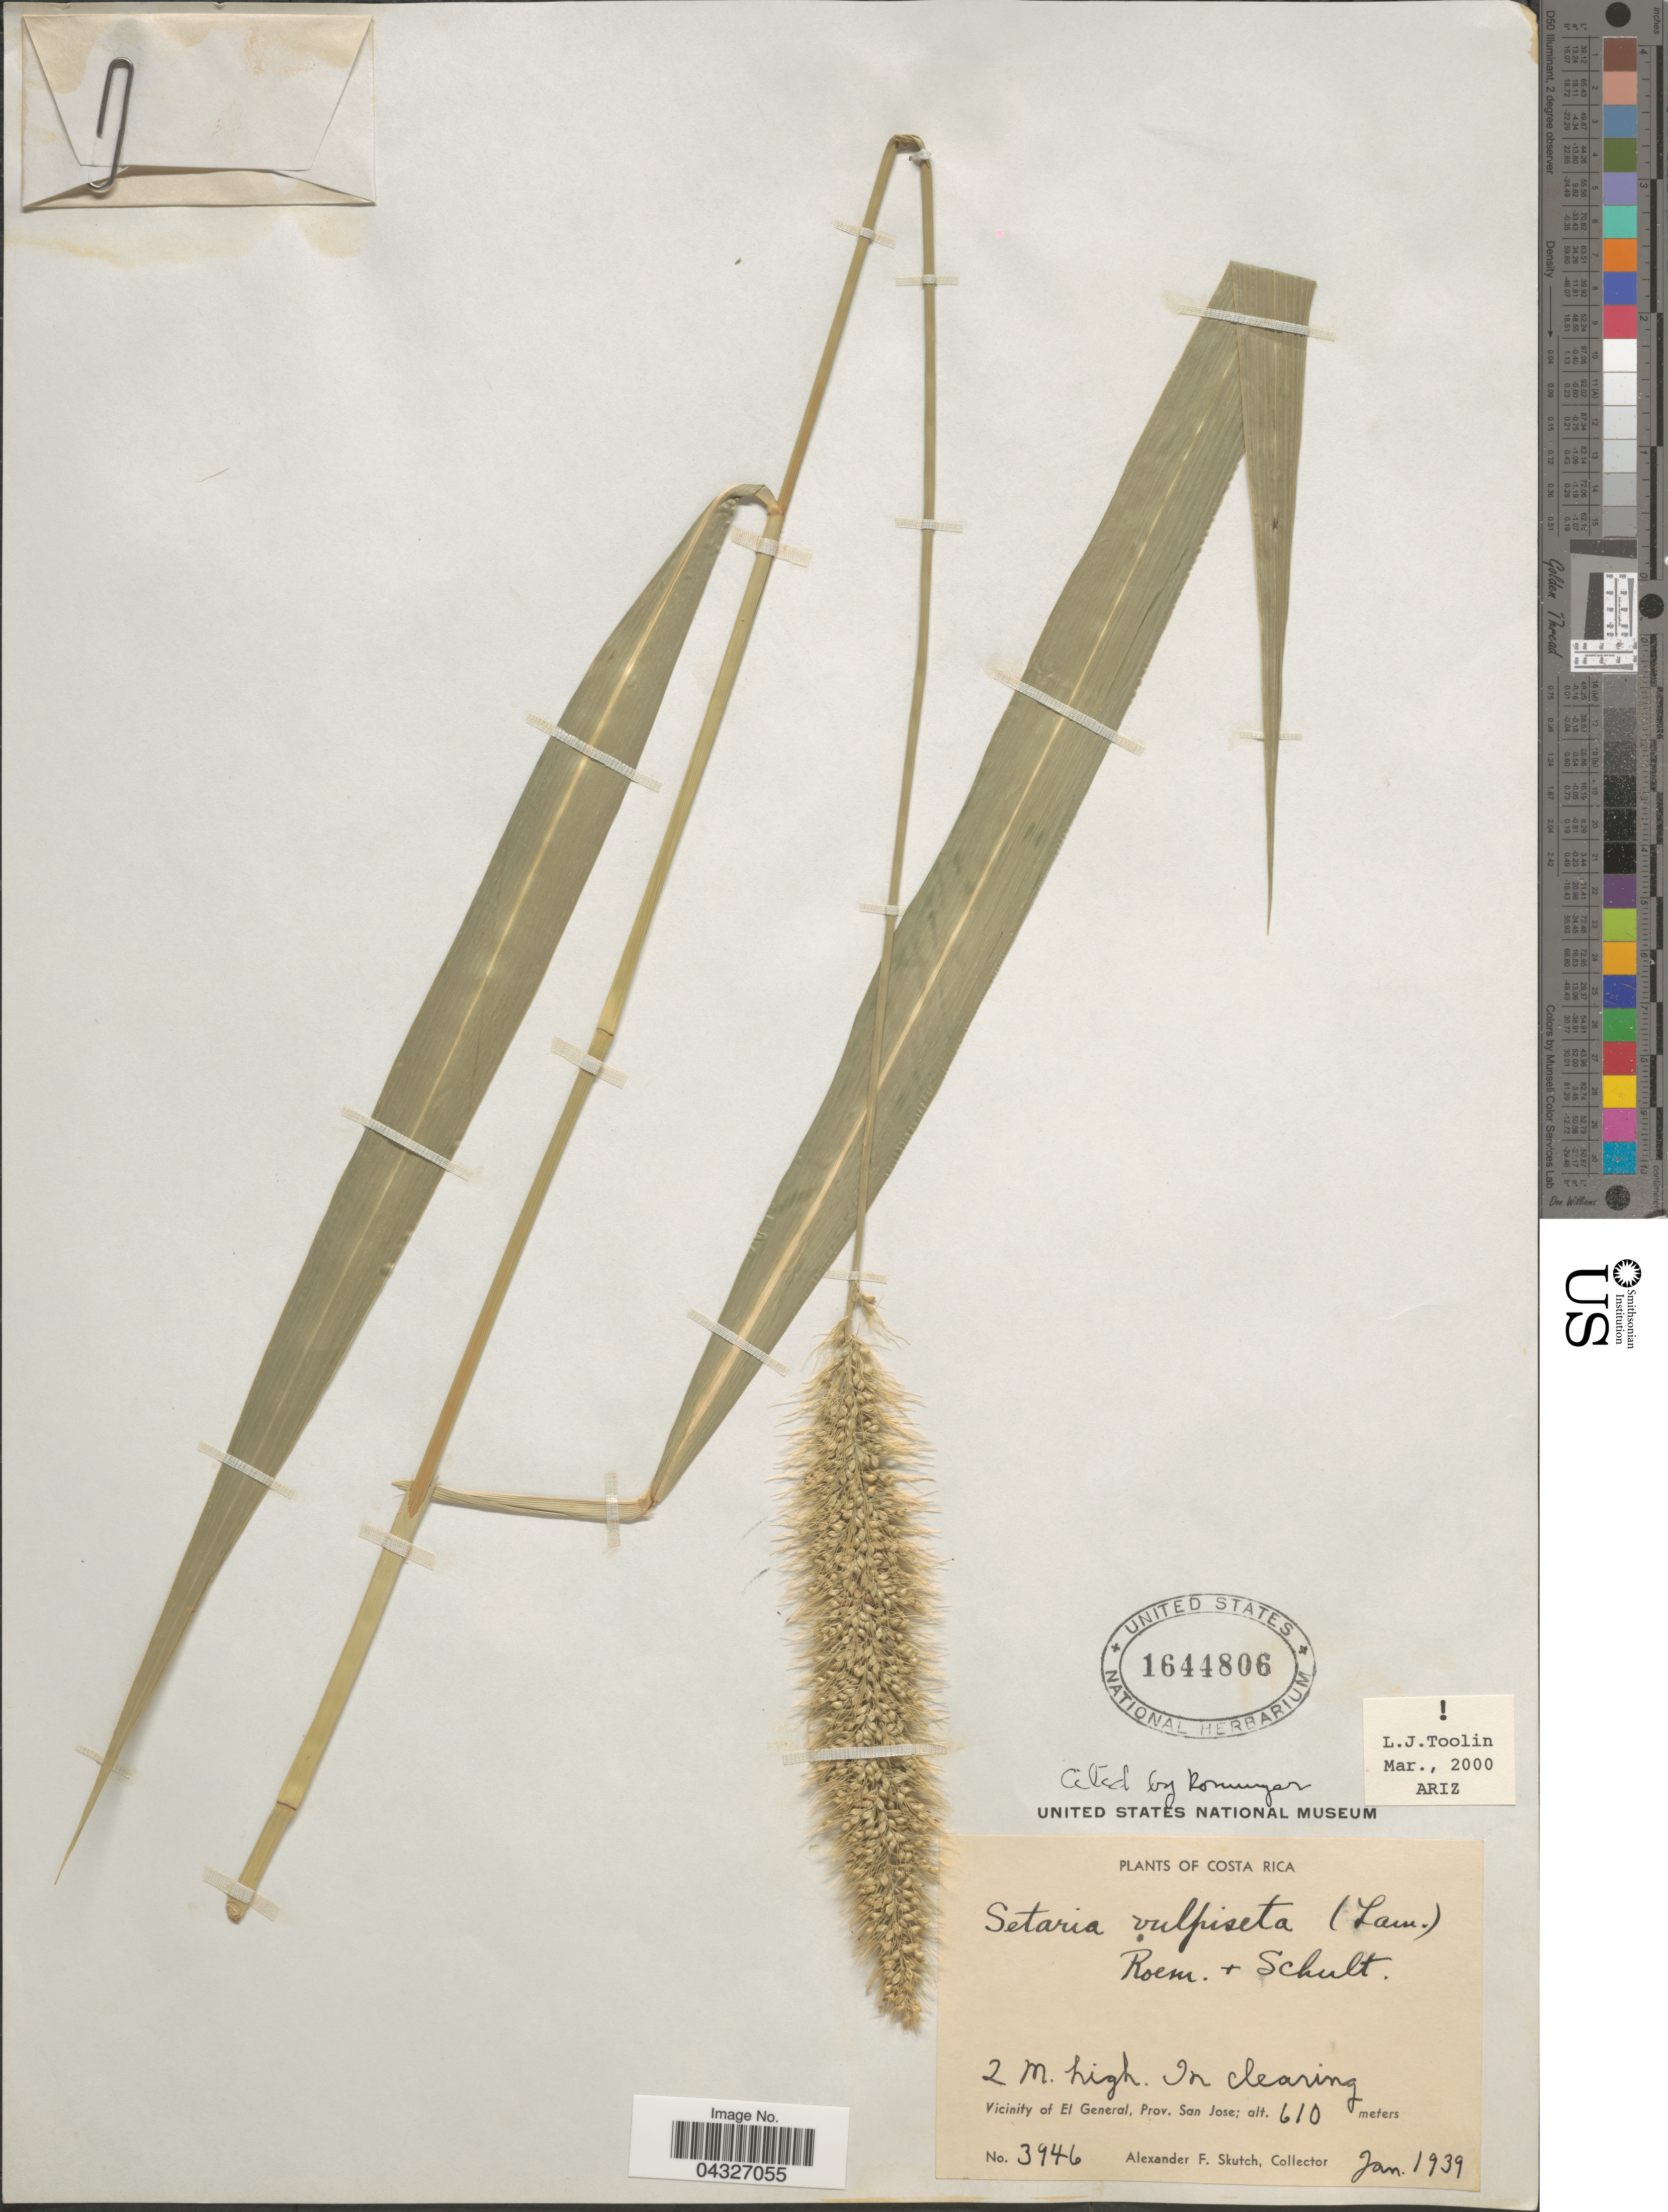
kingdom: Plantae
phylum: Tracheophyta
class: Liliopsida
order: Poales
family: Poaceae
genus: Setaria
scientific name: Setaria vulpiseta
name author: (Lam.) Roem. & Schult.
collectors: A. F. Skutch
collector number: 3946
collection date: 1939-01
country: Costa Rica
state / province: San José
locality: Vicinity of El General.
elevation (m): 610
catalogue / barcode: US 1644806